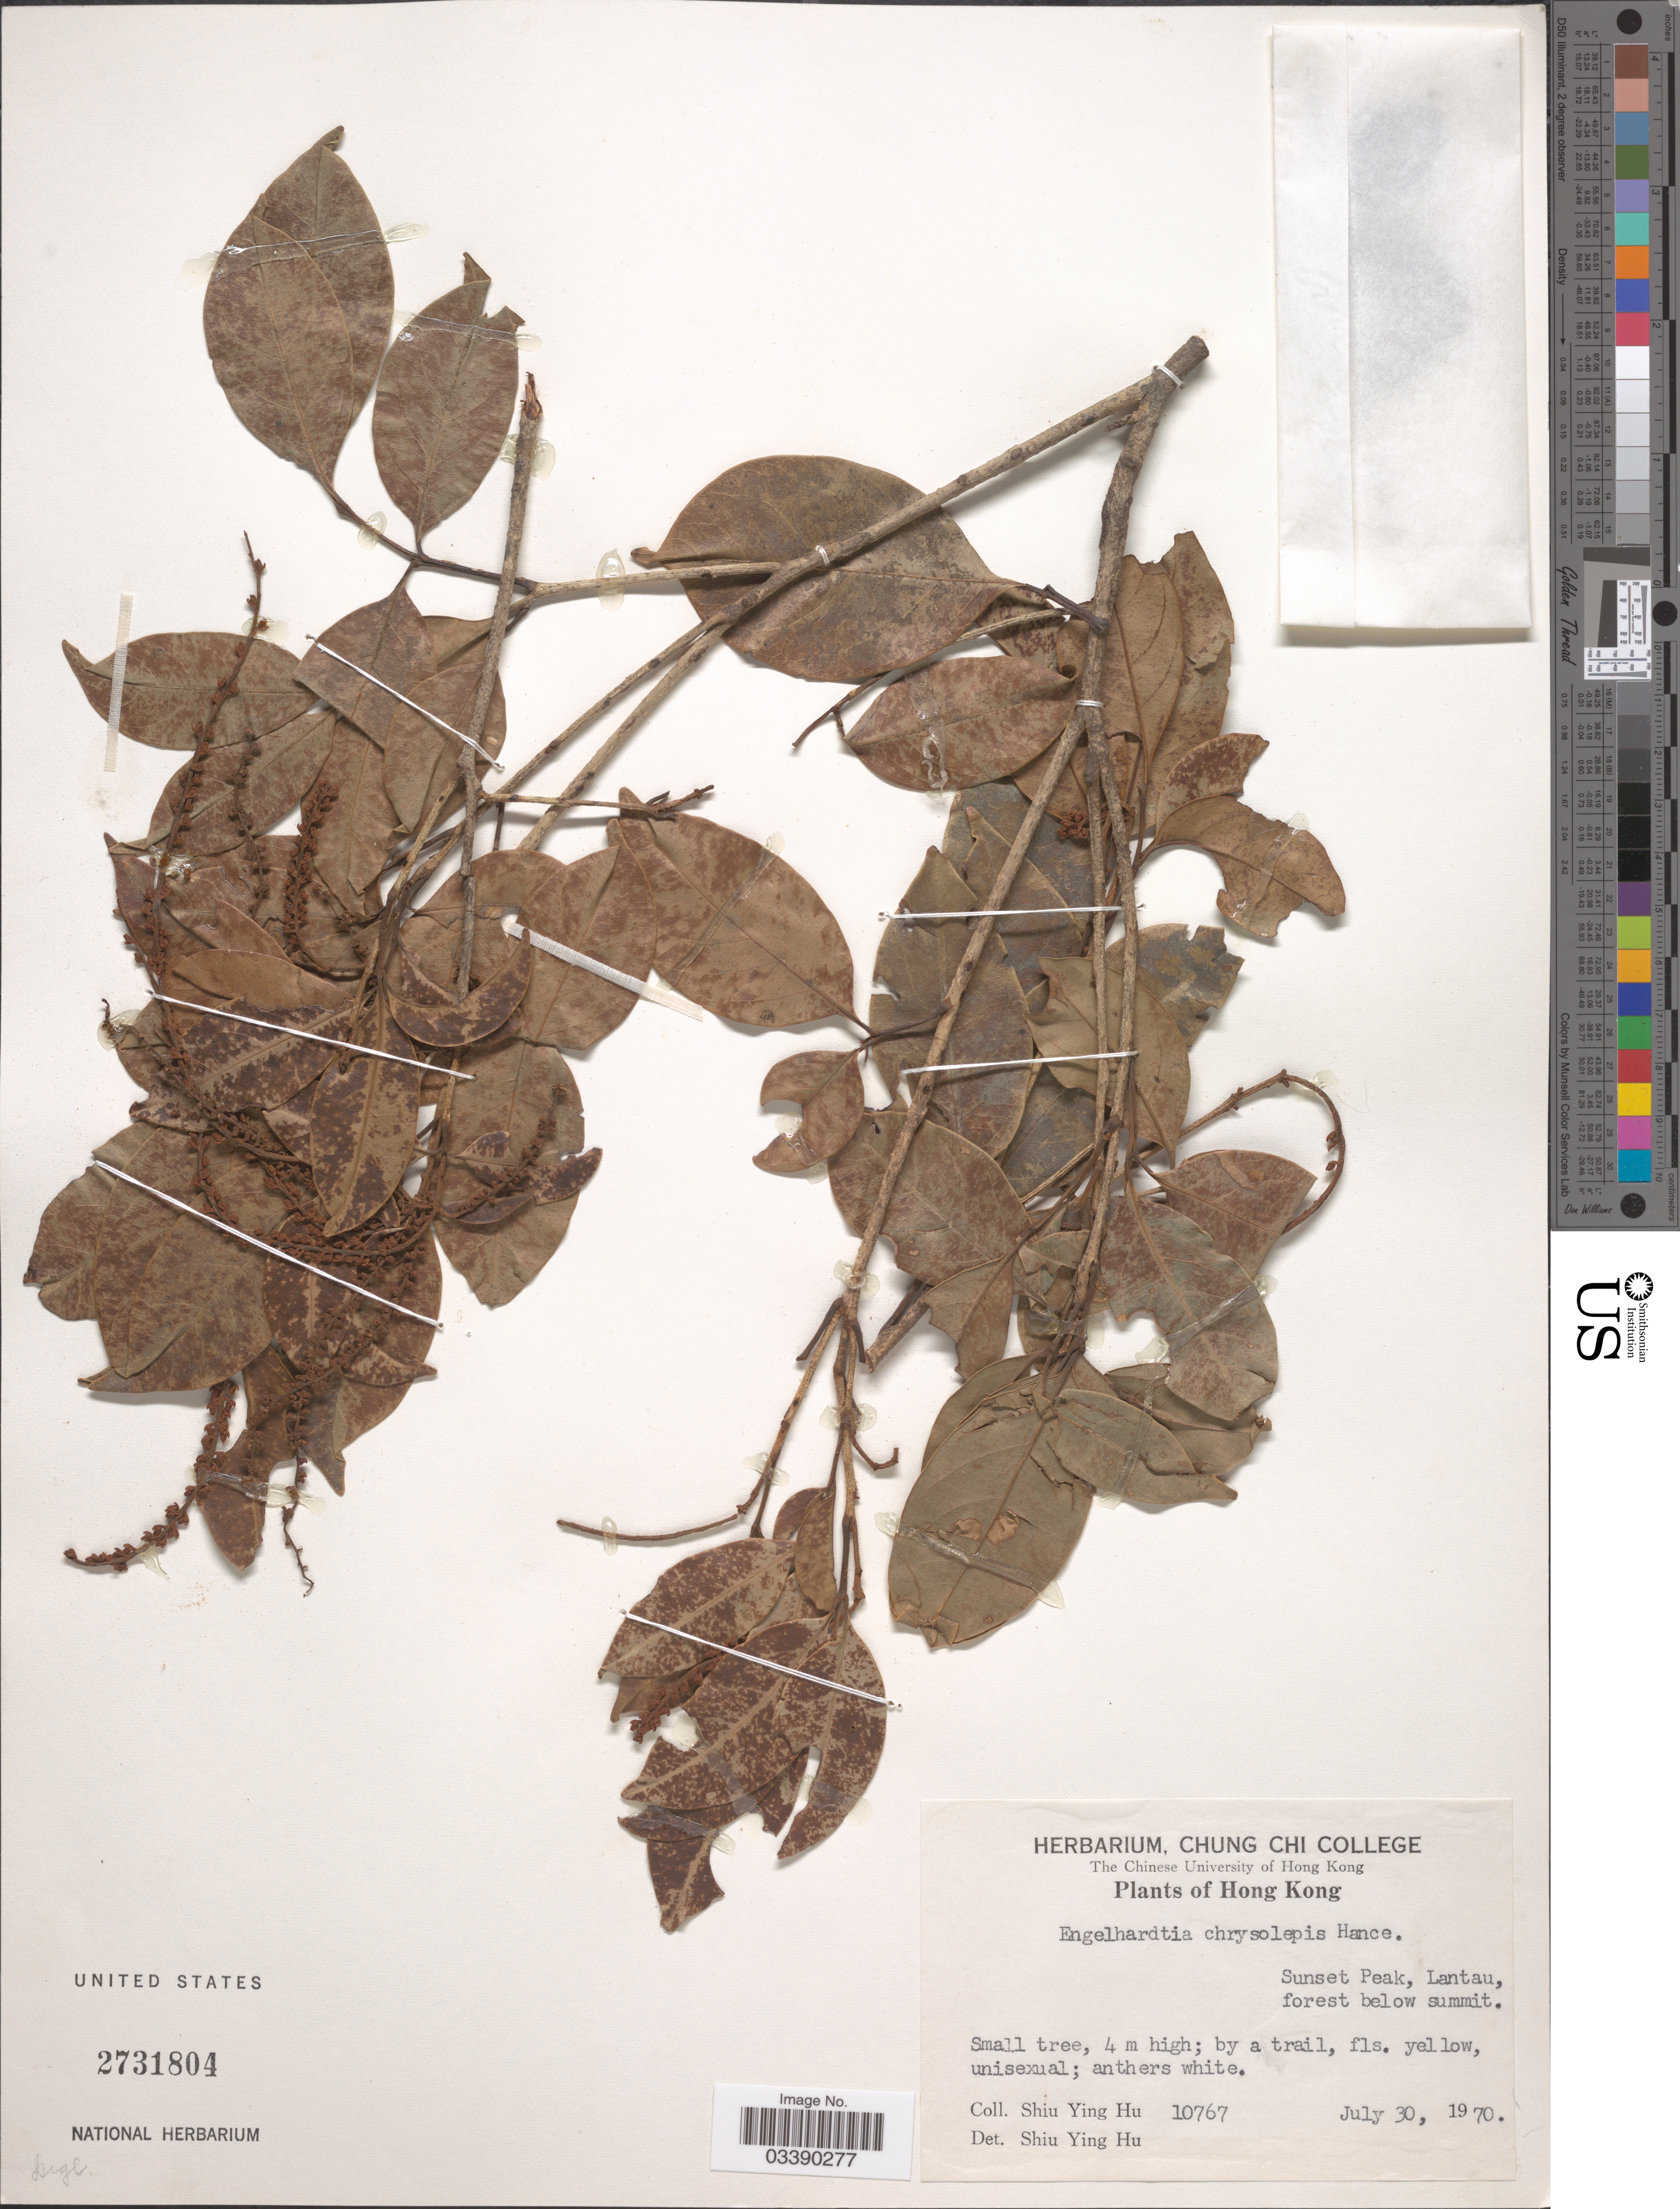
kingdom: Plantae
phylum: Tracheophyta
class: Magnoliopsida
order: Fagales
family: Juglandaceae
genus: Engelhardia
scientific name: Engelhardia roxburghiana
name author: Lindl.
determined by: Strong, Mark T., (BOT), Smithsonian Institution - National Museum of Natural History (UNITED STATES)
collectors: S. Y. Hu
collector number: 10767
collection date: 1970-07-30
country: China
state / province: Hong Kong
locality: Sunset Peak, Lantau, forest below summit.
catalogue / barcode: US 2731804